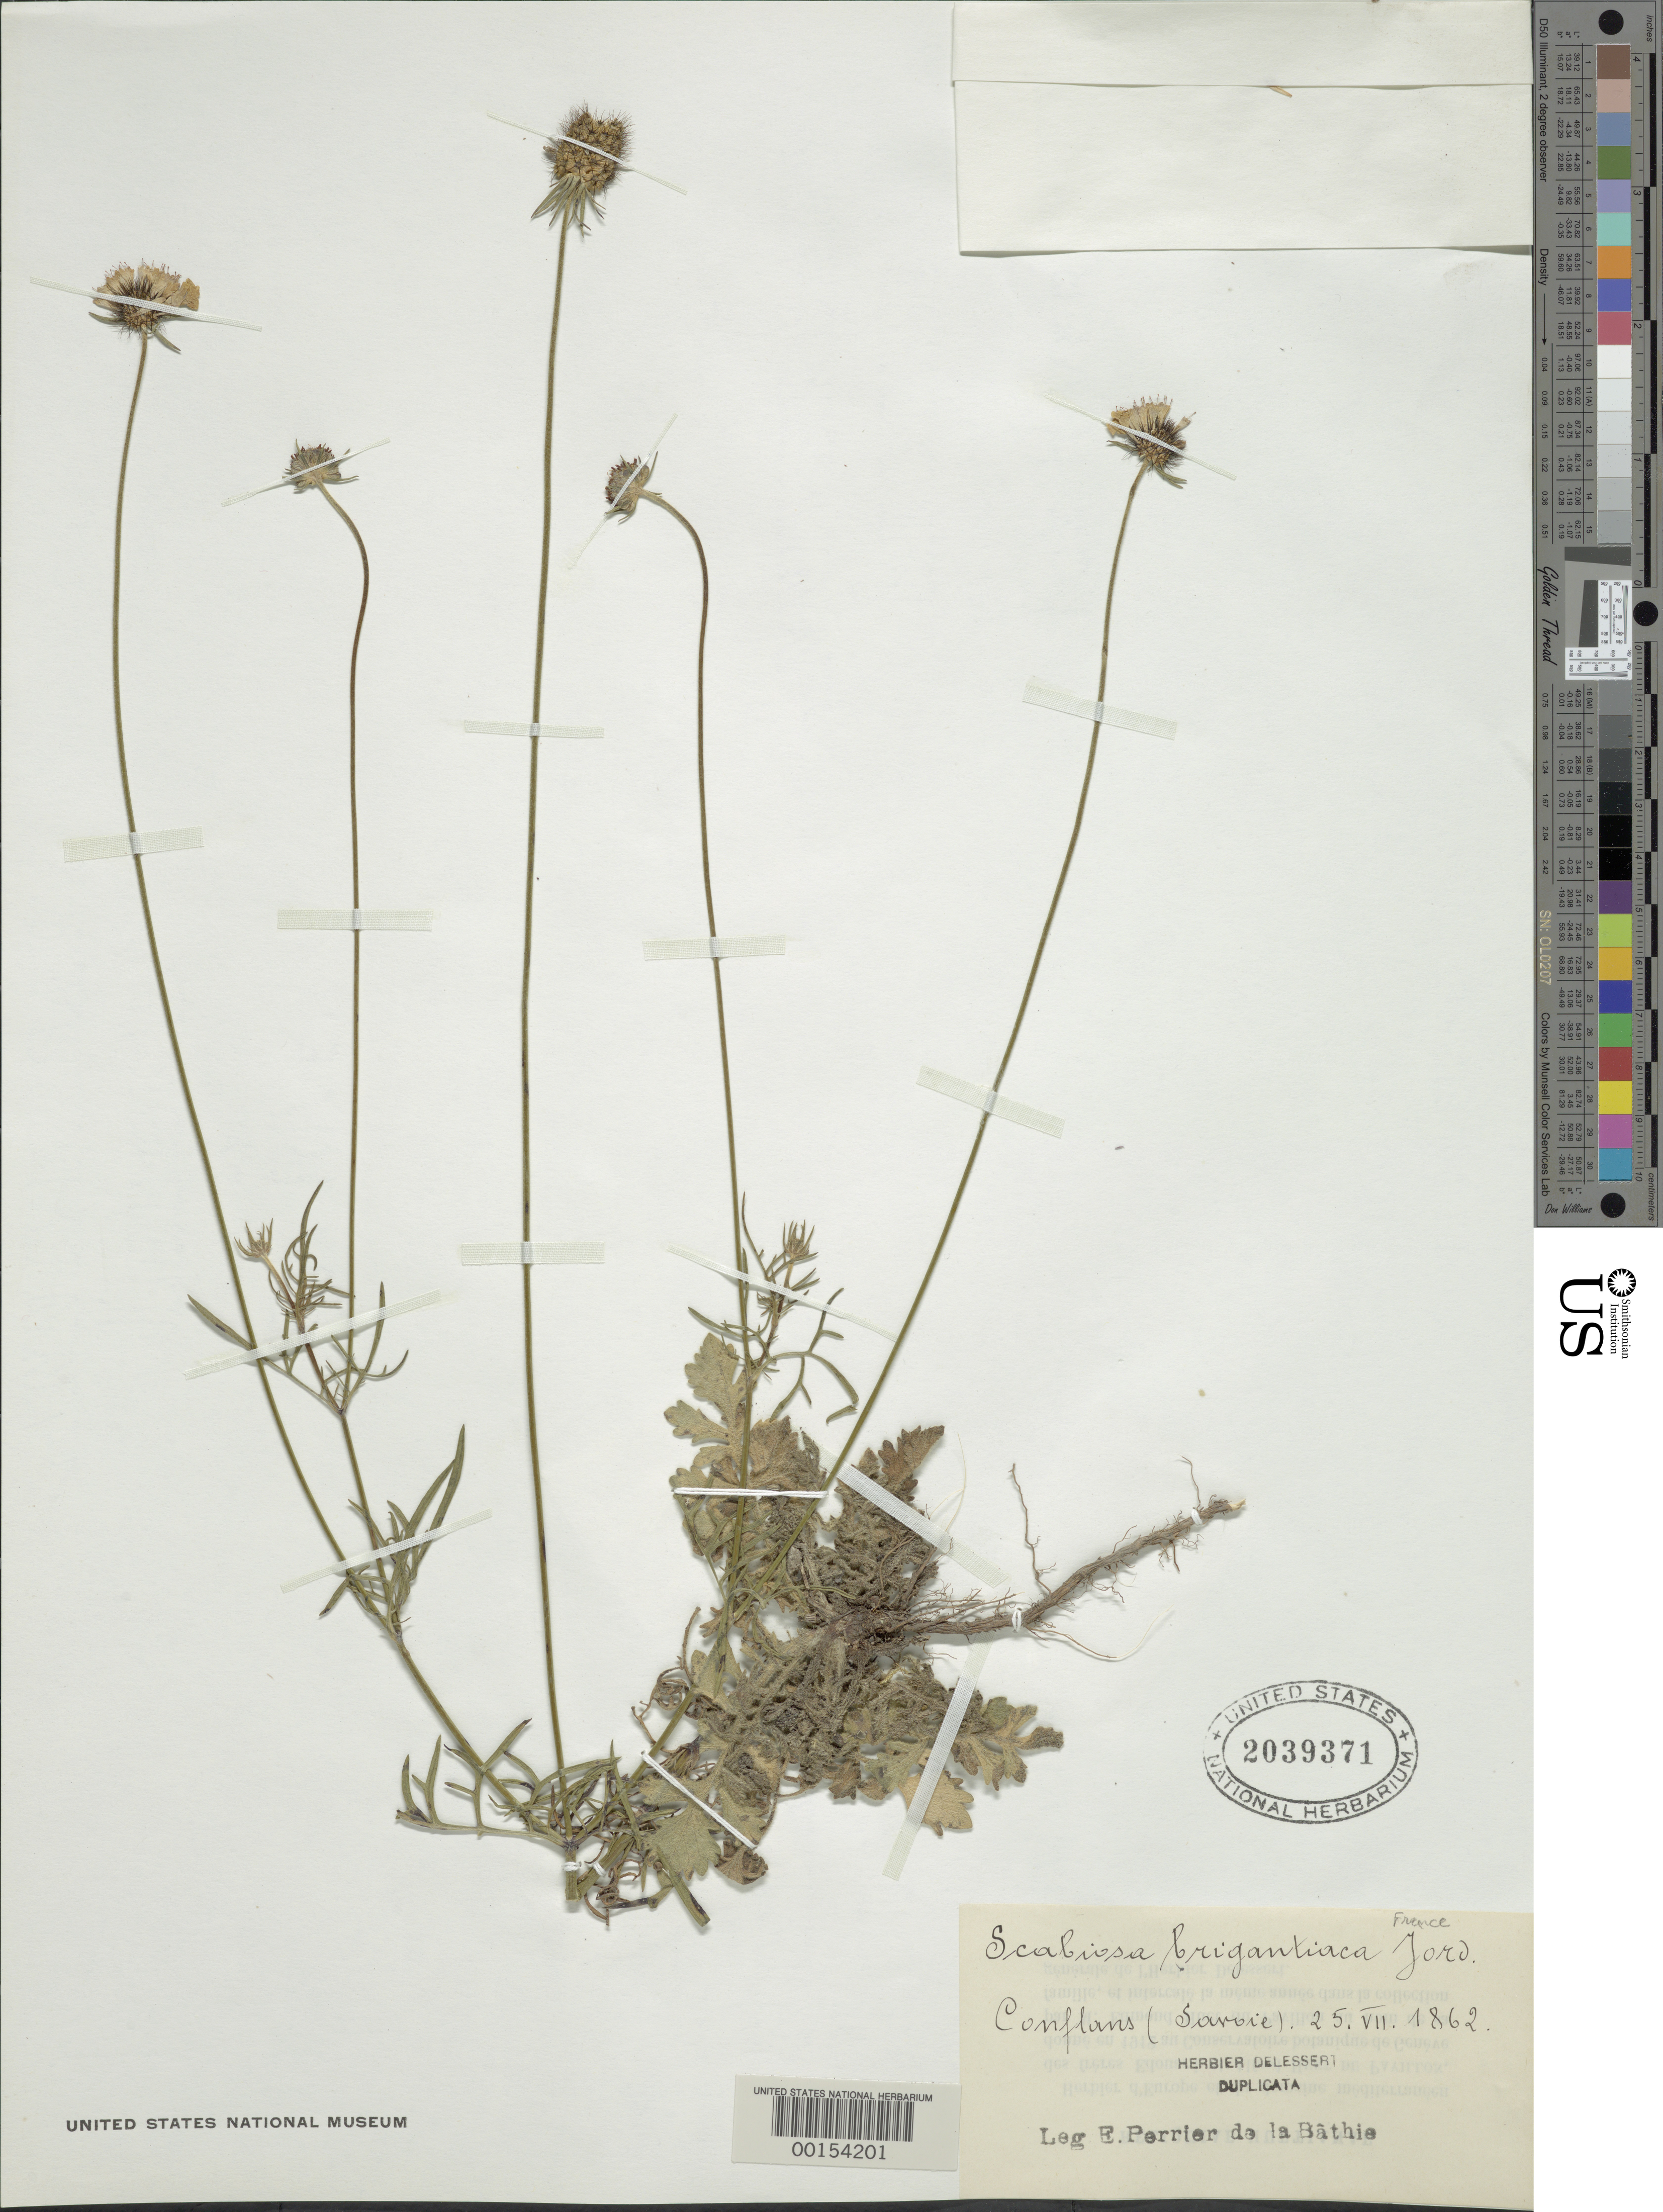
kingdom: Plantae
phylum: Tracheophyta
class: Magnoliopsida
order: Dipsacales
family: Caprifoliaceae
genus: Scabiosa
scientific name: Scabiosa brigantiaca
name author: Jord.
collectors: E. Perrier de la Bâthie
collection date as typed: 25 Jul 1862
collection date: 1862-07-25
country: France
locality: Conflans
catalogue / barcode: US 2039371